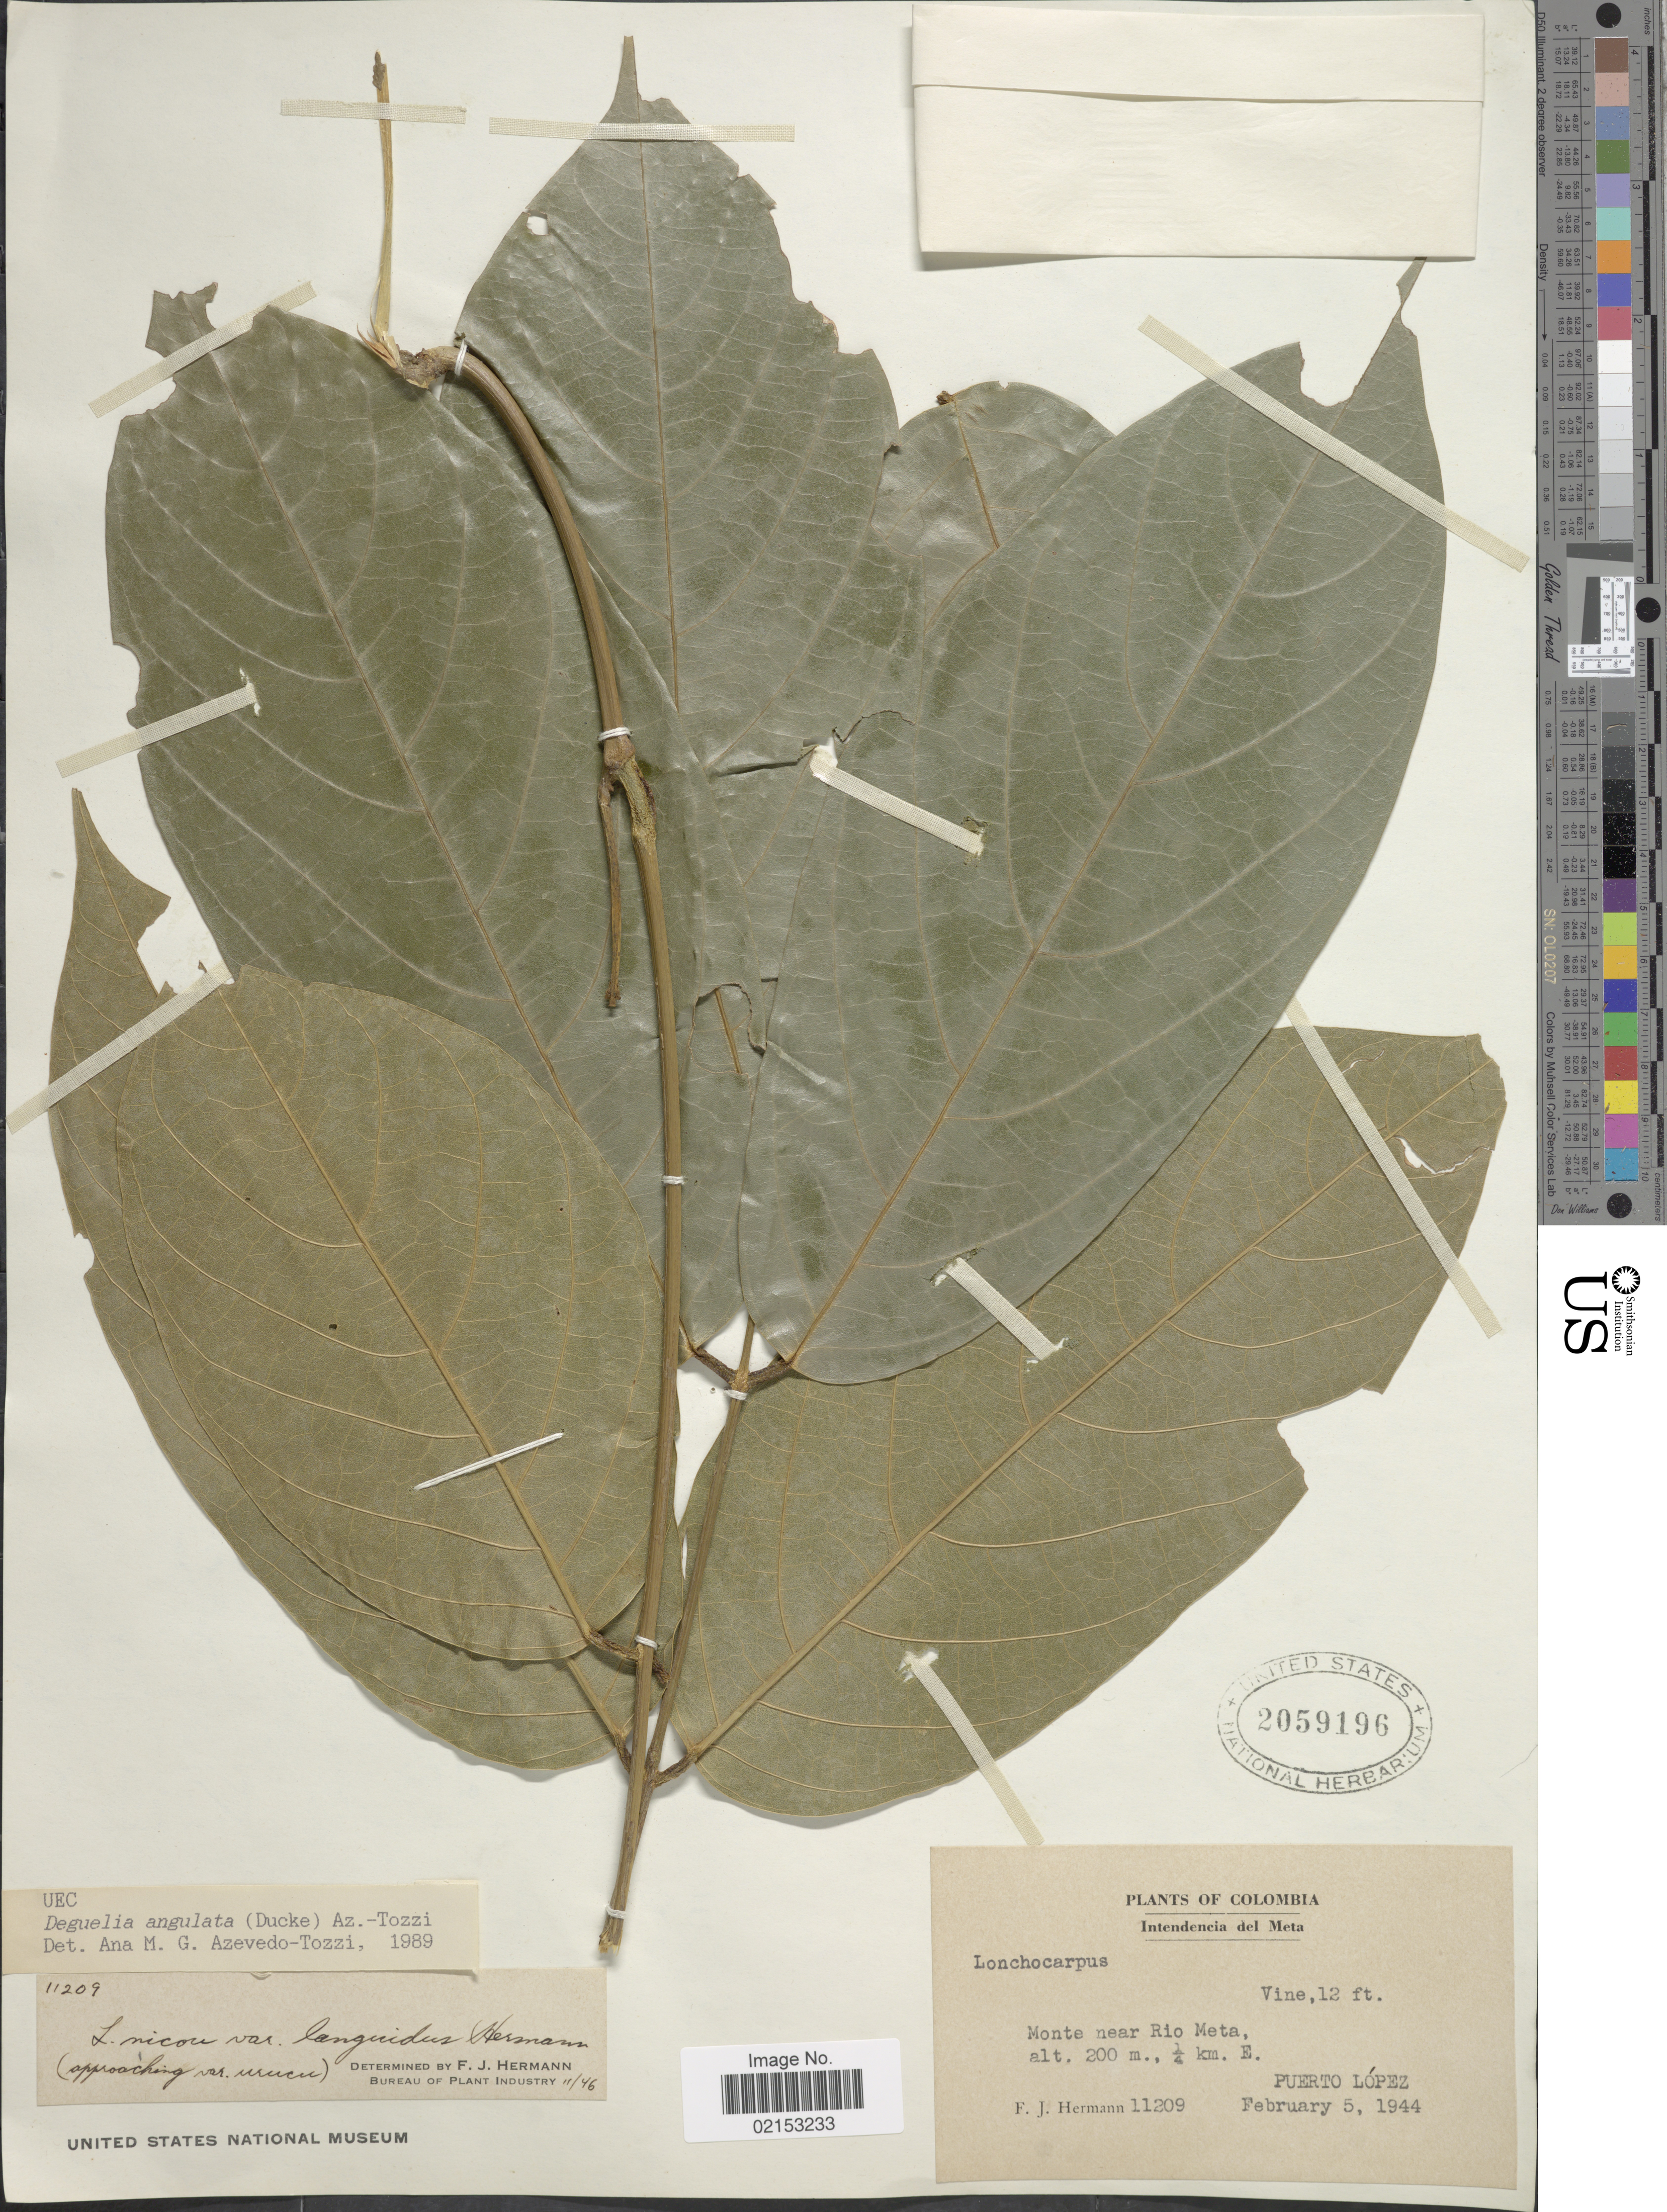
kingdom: Plantae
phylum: Tracheophyta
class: Magnoliopsida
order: Fabales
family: Fabaceae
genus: Deguelia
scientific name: Deguelia angulata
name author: (Ducke) A.M.G. Azevedo & R.A. Camargo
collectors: F. J. Hermann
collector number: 11209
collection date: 1944-02-05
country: Colombia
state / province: Meta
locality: Comisaria del Meta, Monte near Rio Meta, 1/4 km. E. Puerto Lopez.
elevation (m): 200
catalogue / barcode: US 2059196